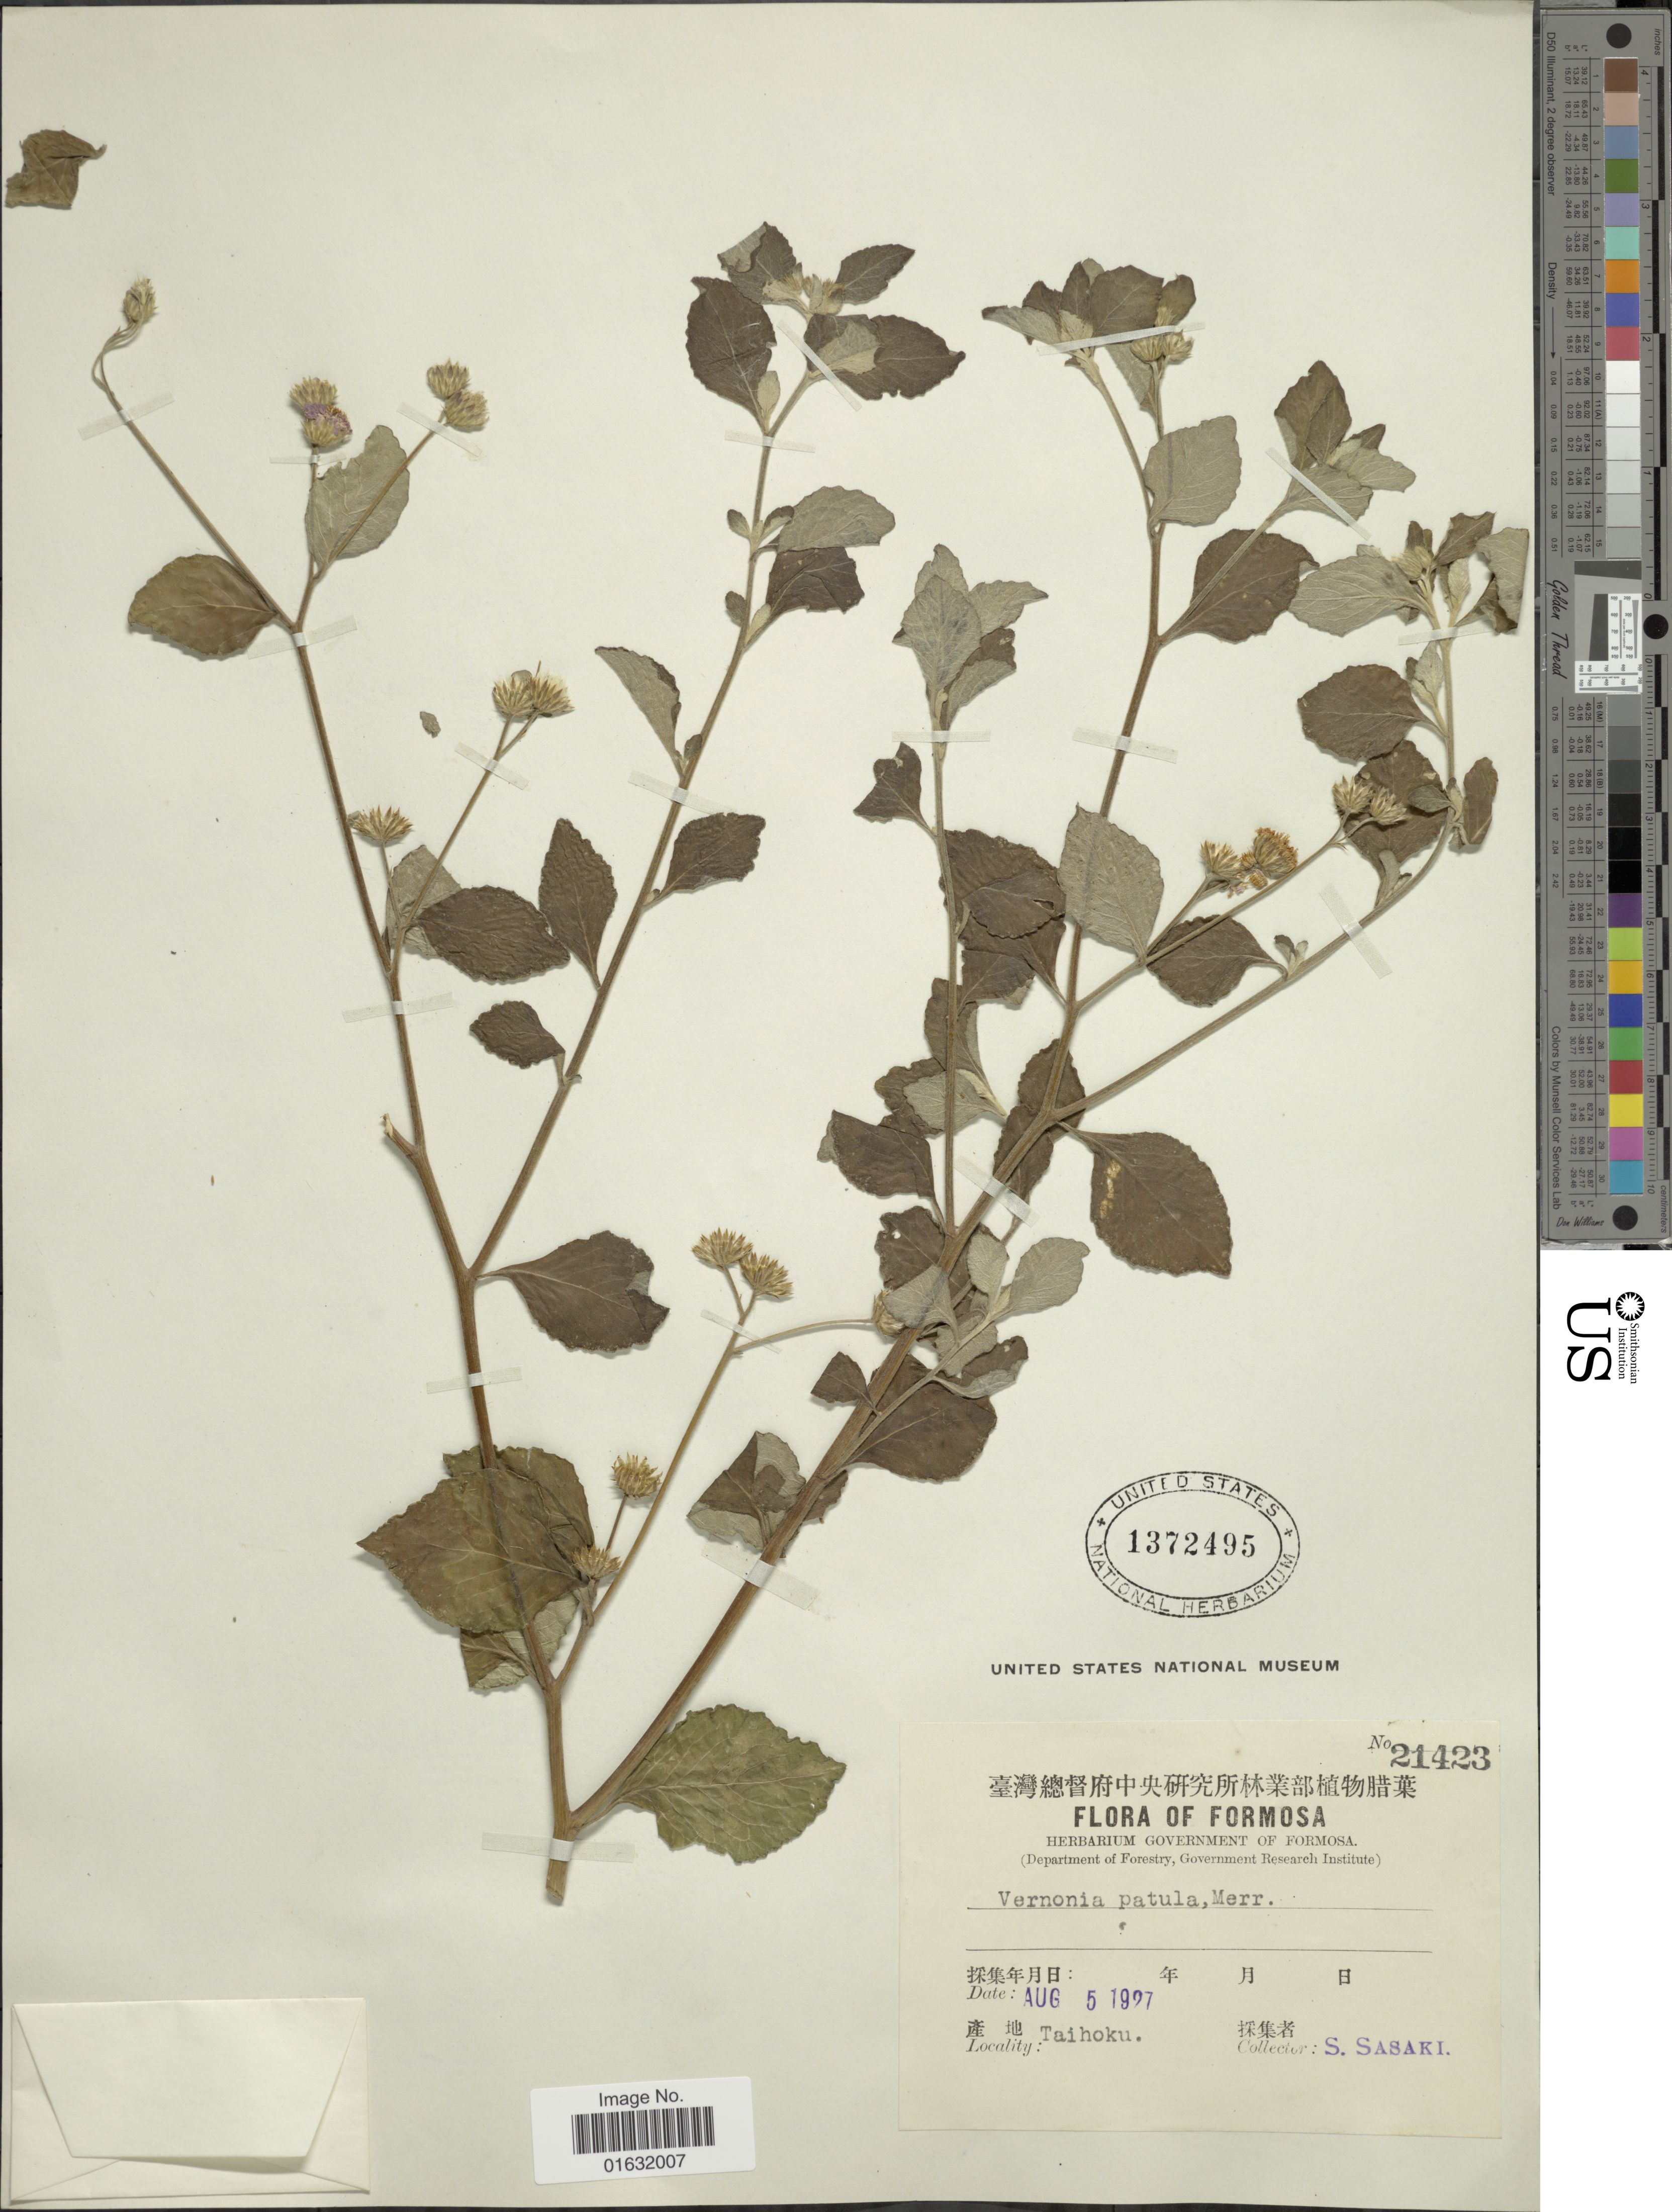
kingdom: Plantae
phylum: Tracheophyta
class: Magnoliopsida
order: Asterales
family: Asteraceae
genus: Cyanthillium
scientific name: Cyanthillium patulum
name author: (Aiton) H. Rob.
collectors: S. Sasaki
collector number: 21423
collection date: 1927-08-05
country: Taiwan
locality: Formosa, Taihoku.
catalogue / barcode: US 1372495